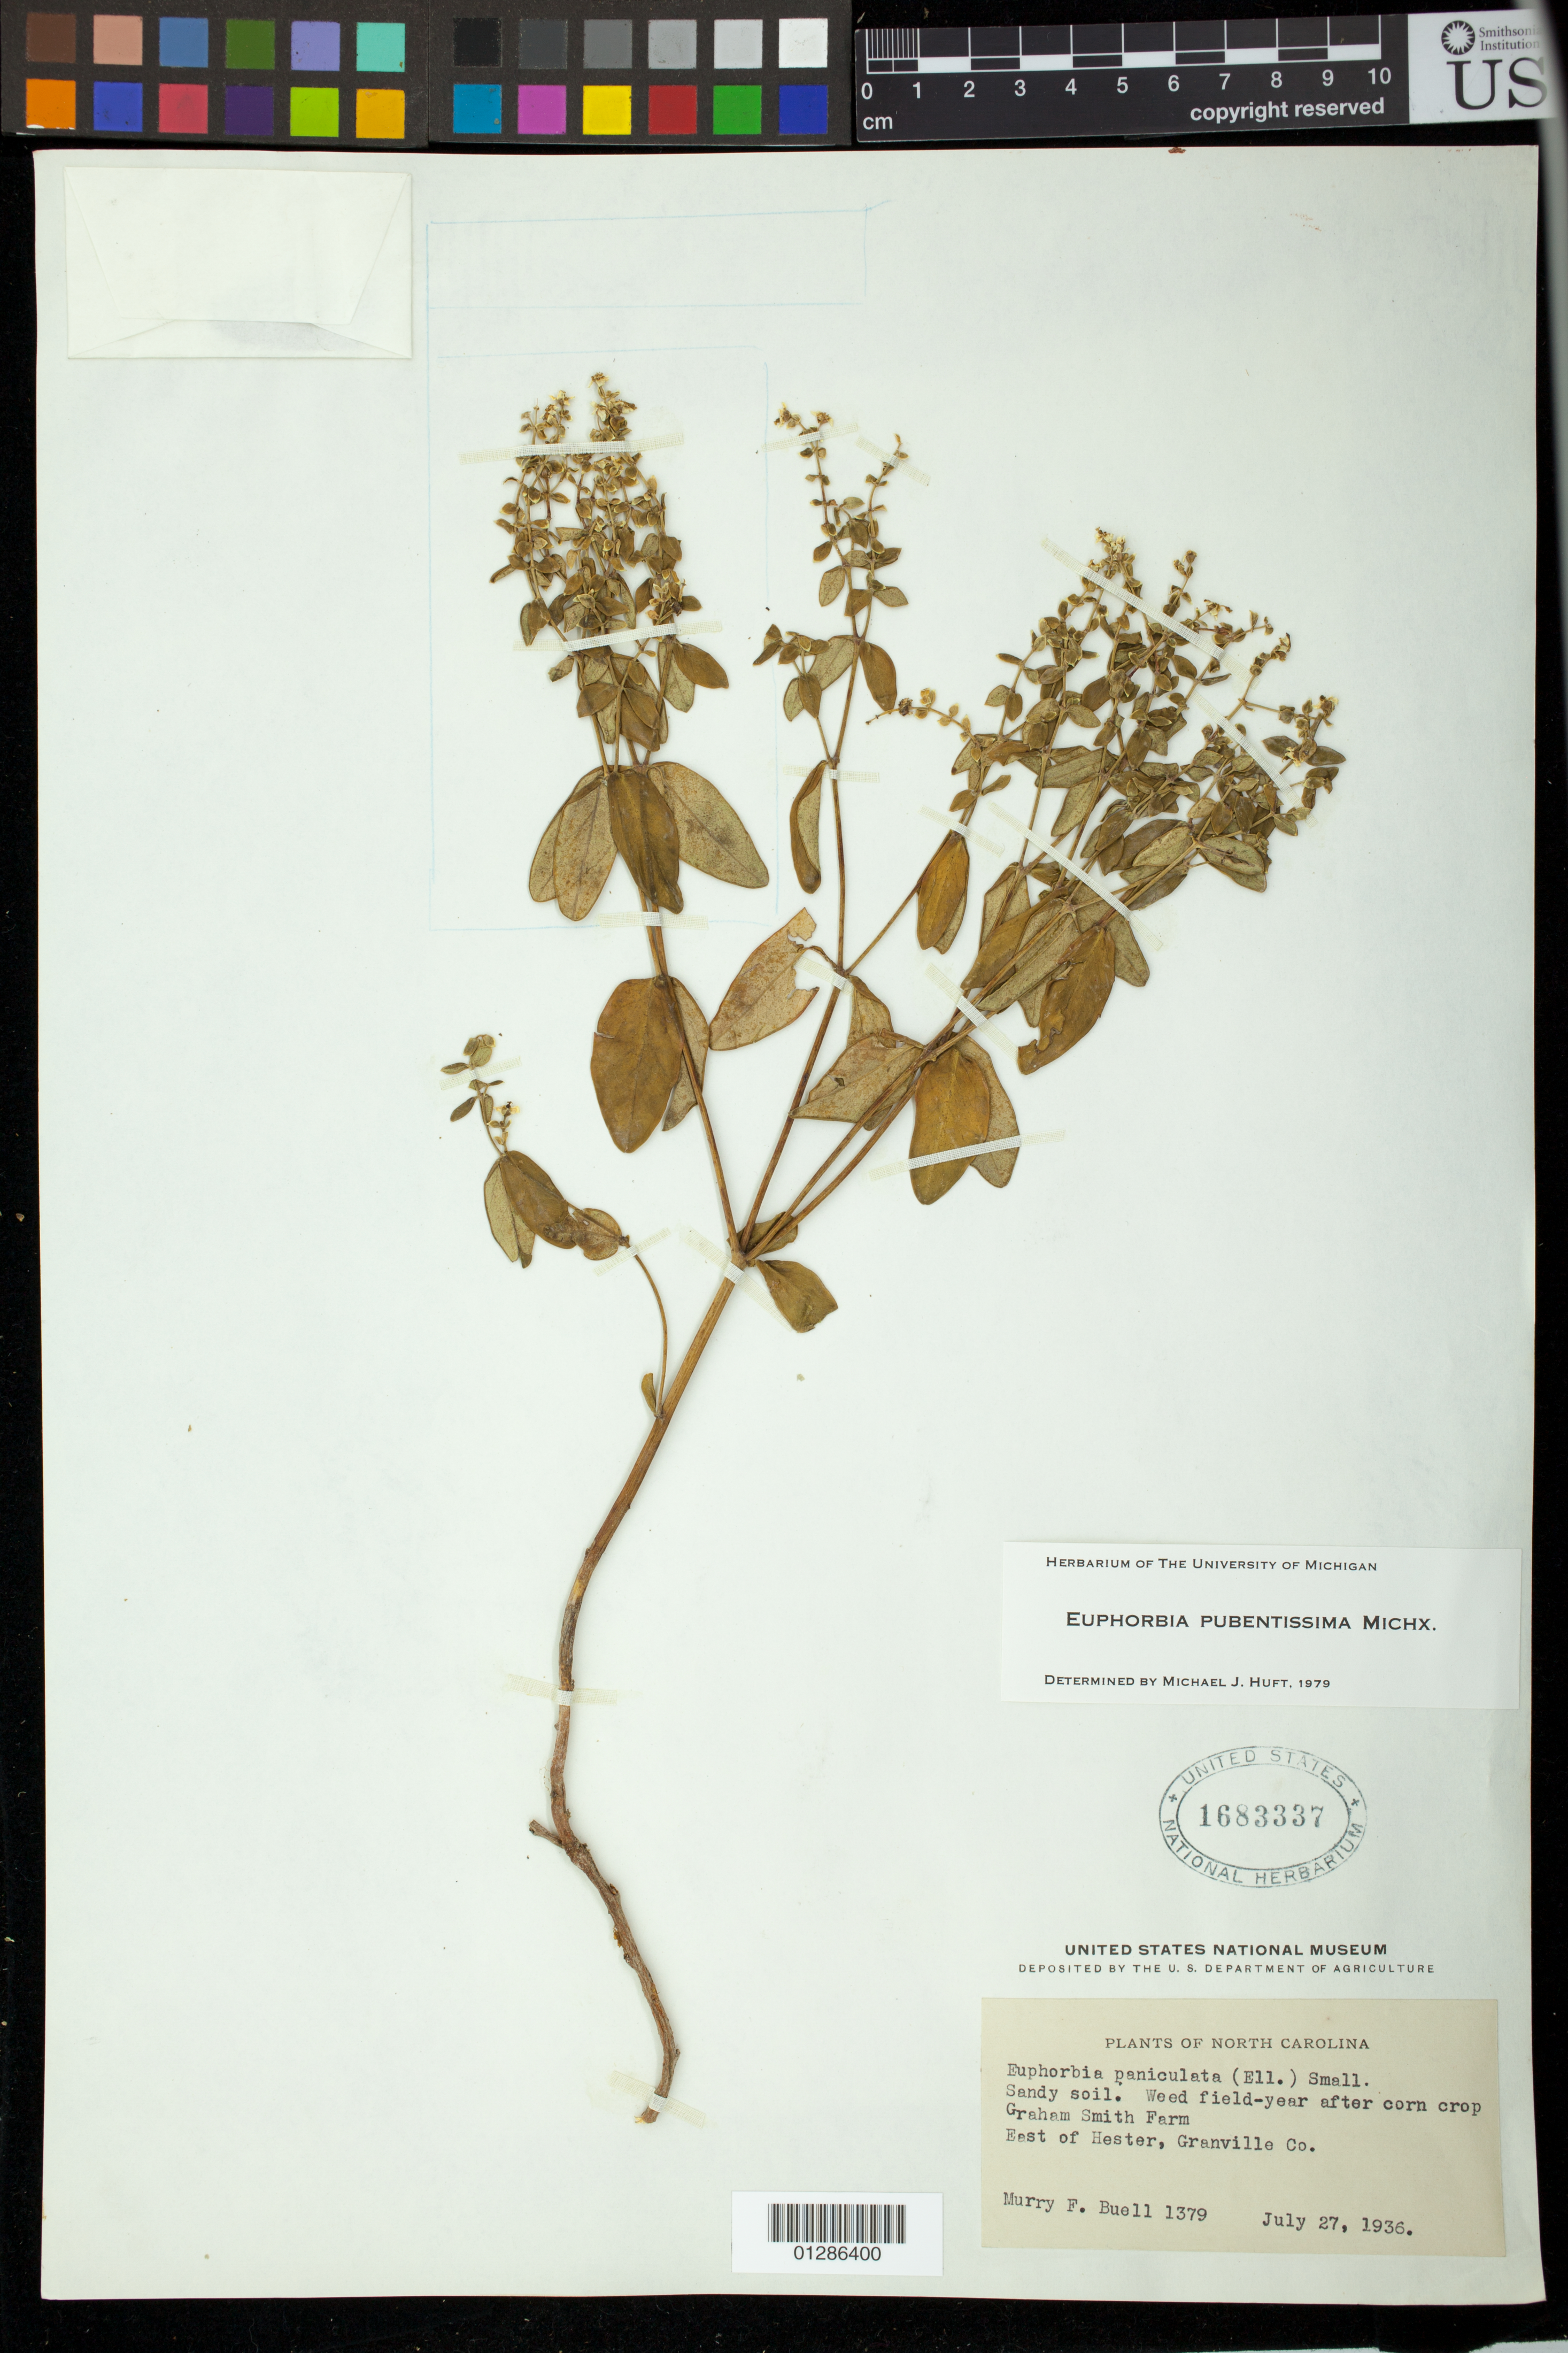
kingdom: Plantae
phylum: Tracheophyta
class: Magnoliopsida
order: Malpighiales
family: Euphorbiaceae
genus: Euphorbia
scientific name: Euphorbia pubentissima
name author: Michx.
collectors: M. Buell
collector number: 1379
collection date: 1936-07-27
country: United States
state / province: North Carolina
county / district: Granville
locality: Weed field-year after corn crop Graham Smith Farm East of Hester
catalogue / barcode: US 1683337